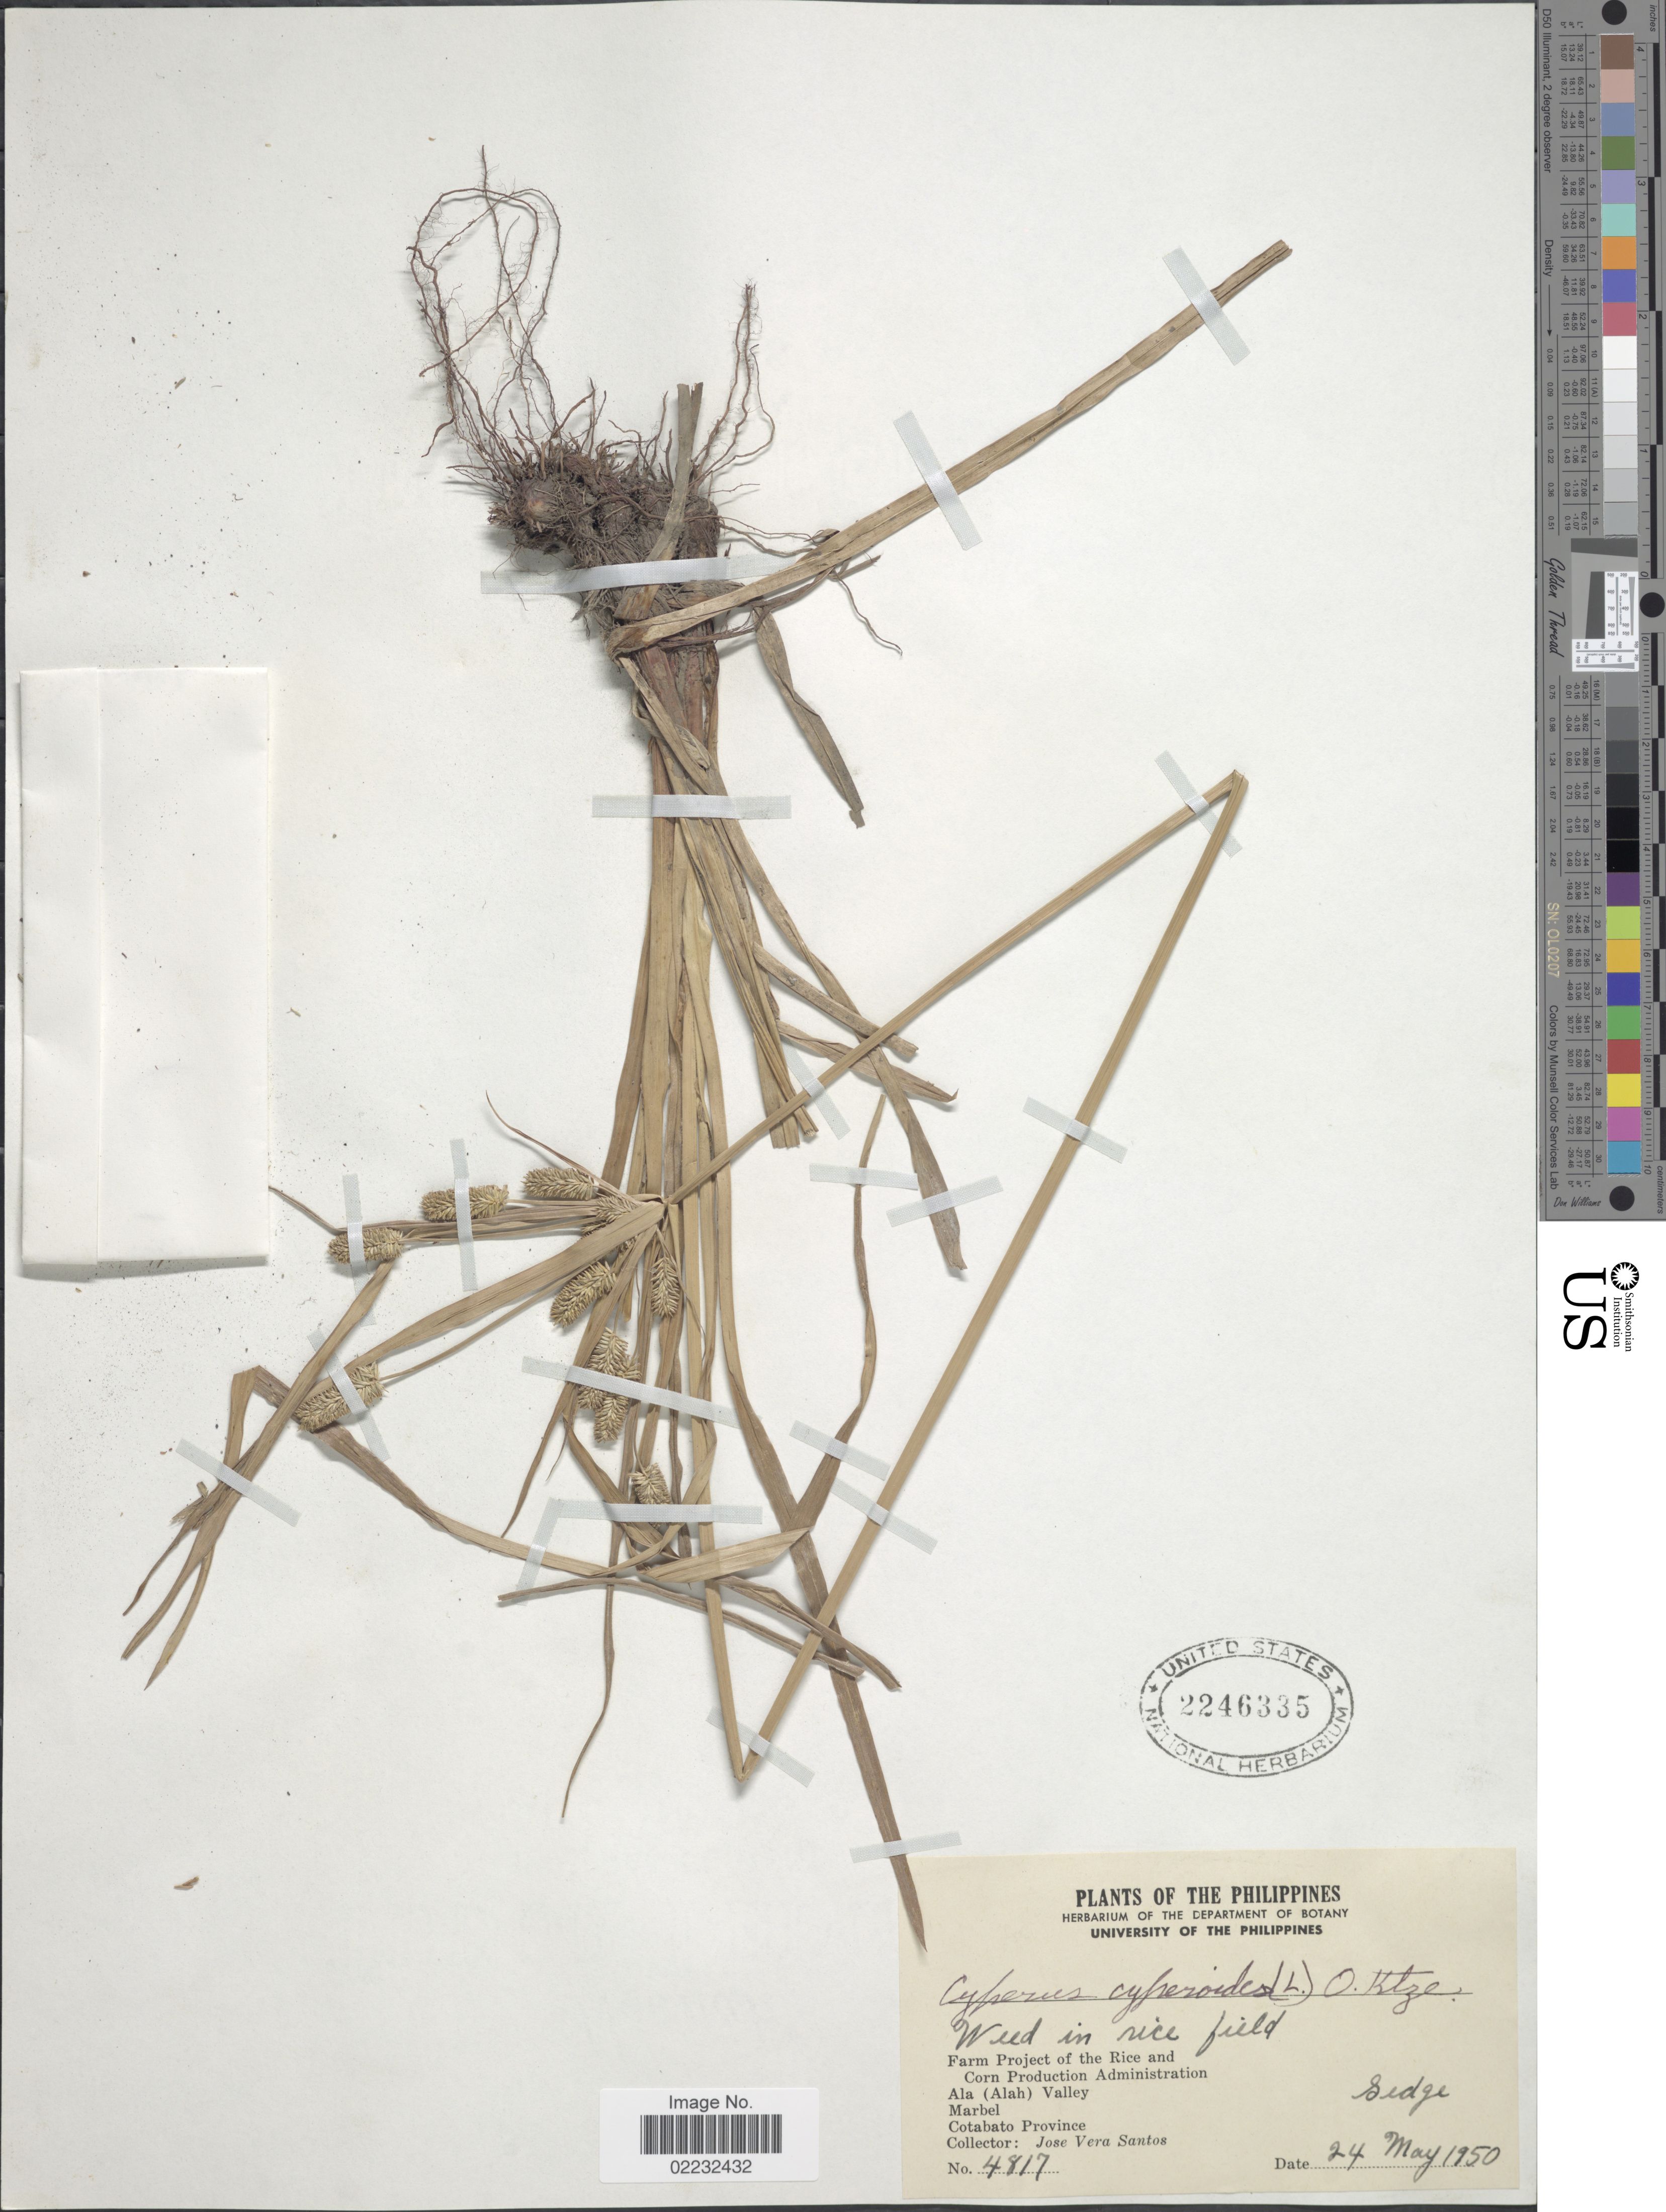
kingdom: Plantae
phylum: Tracheophyta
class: Liliopsida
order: Poales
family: Cyperaceae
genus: Cyperus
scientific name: Cyperus cyperoides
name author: (L.) Kuntze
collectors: J. V. Santos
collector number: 4817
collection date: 1950-05-24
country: Philippines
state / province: Soccsksargen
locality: Farm Project of the Rice and Corn Administraton. Ala (Alah) Valley. Mrbel. Cotabato Province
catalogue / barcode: US 2246335